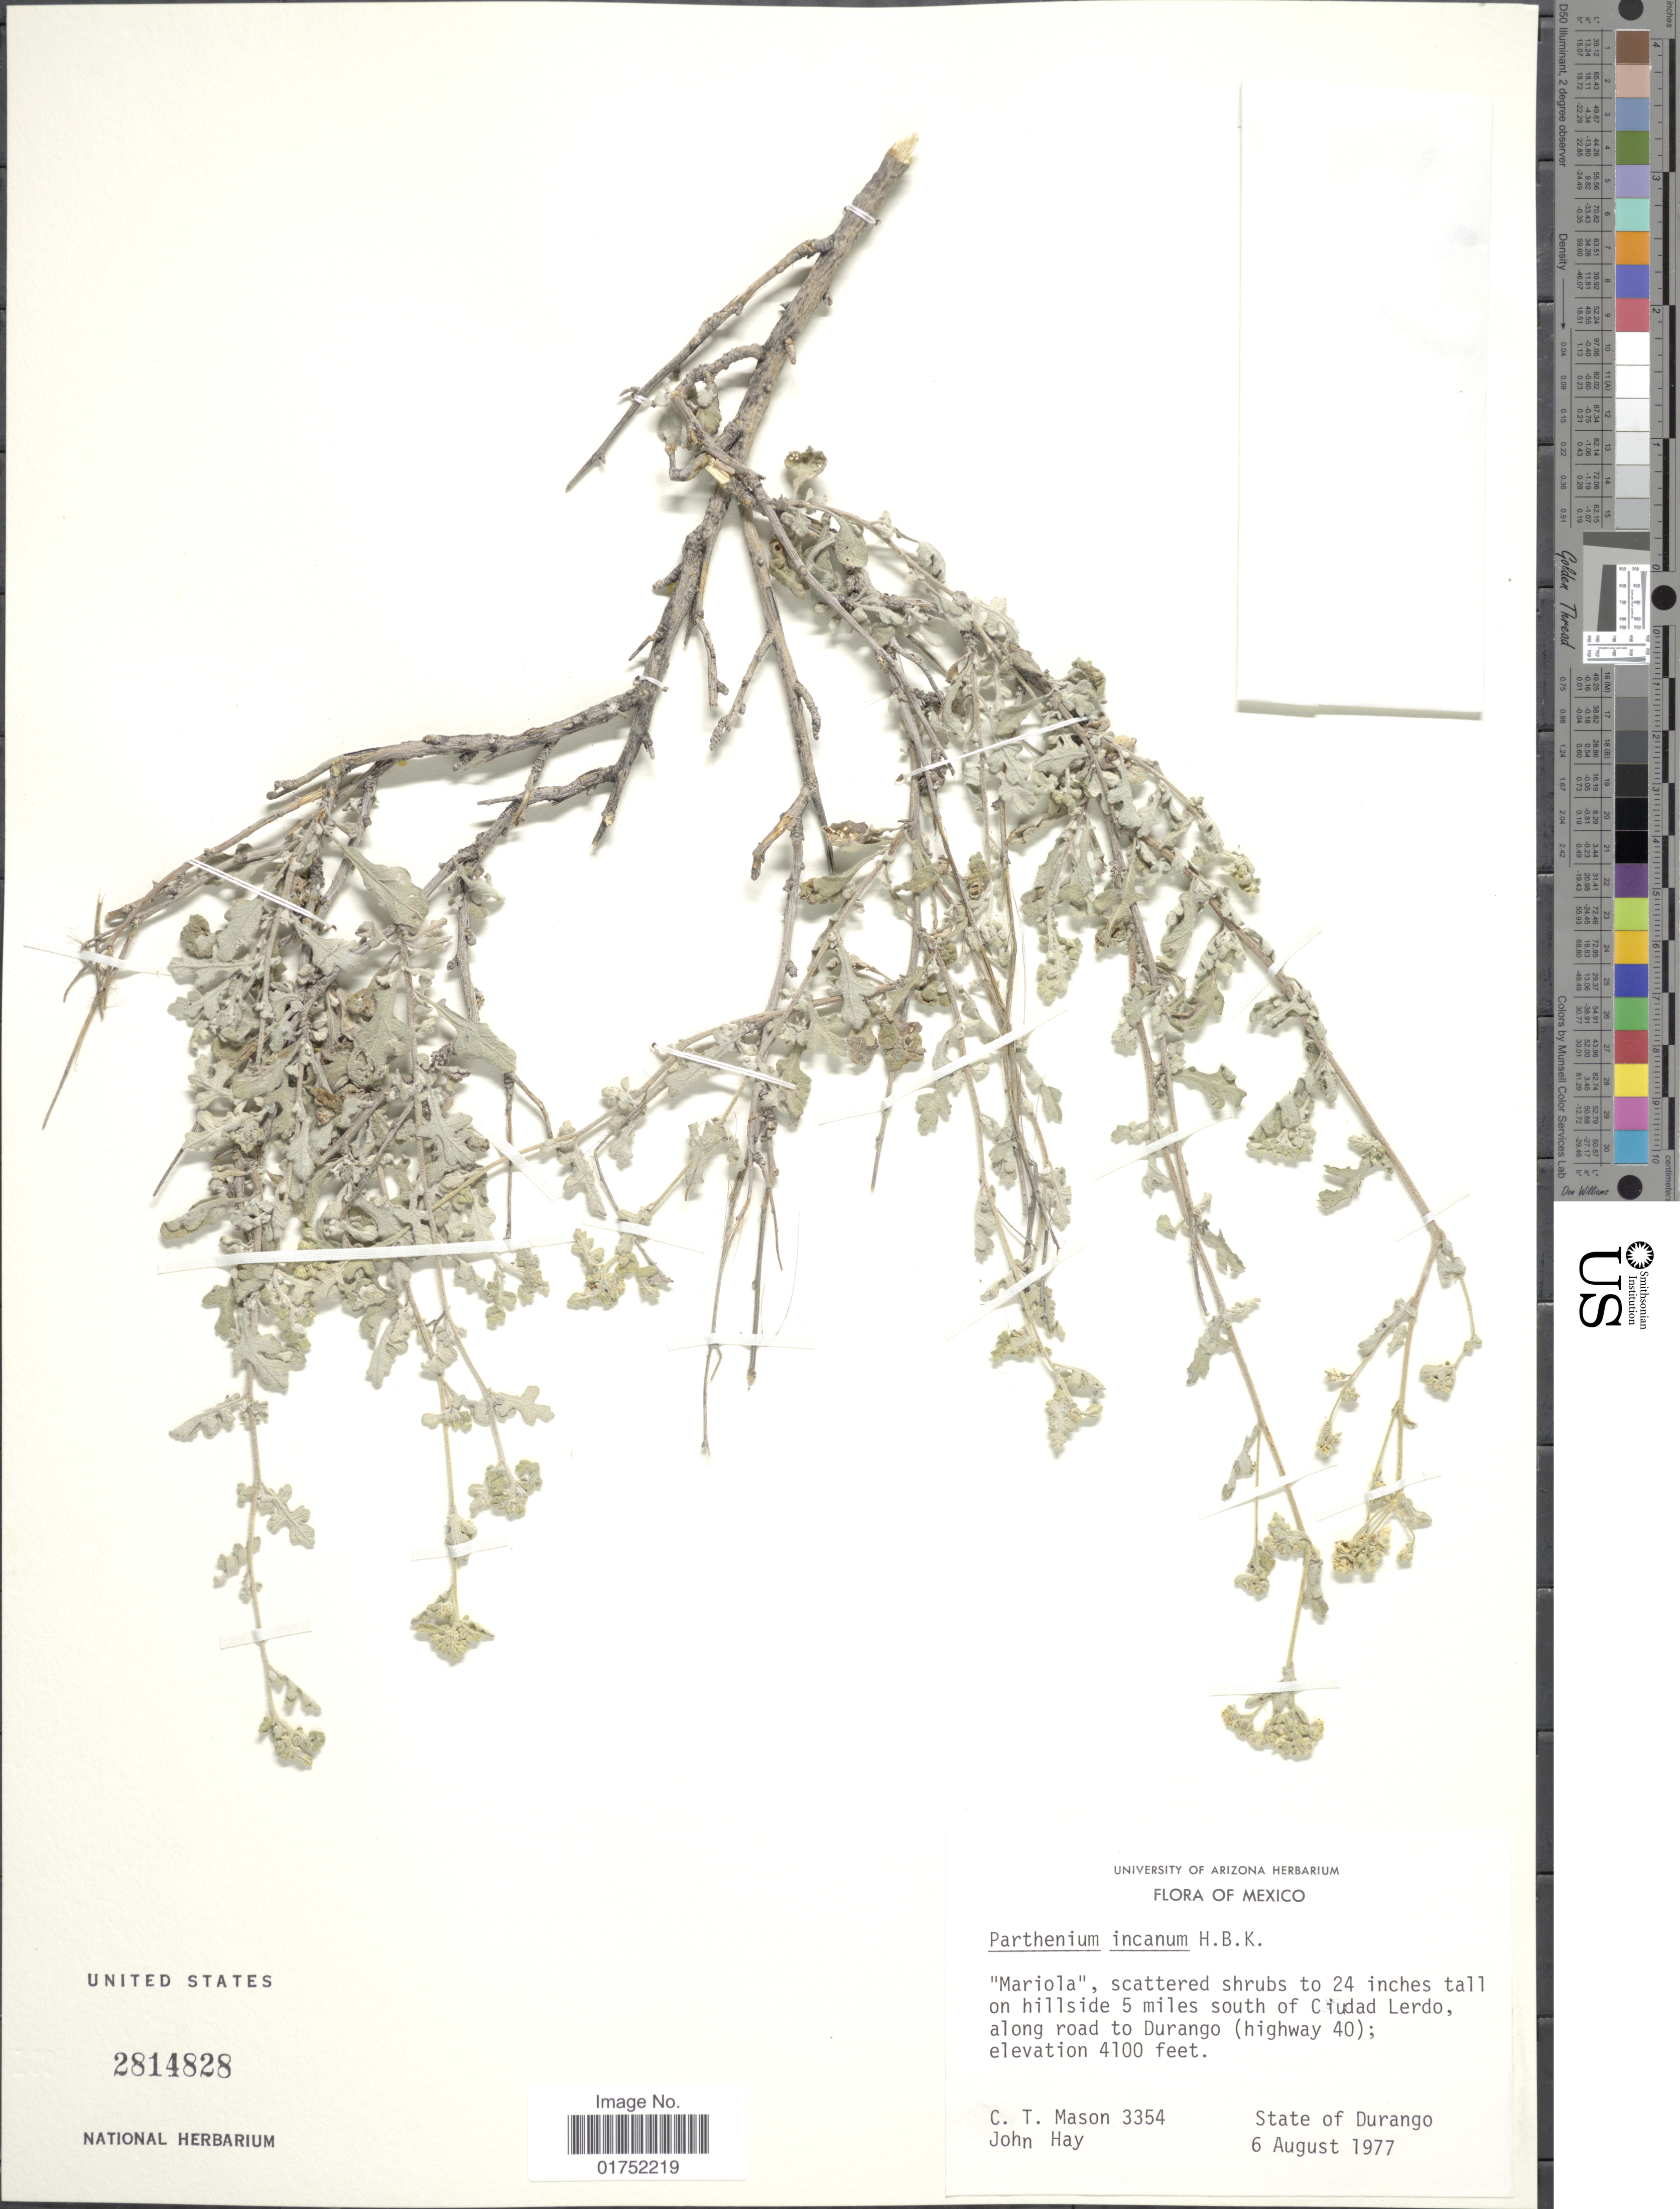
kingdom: Plantae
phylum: Tracheophyta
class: Magnoliopsida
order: Asterales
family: Asteraceae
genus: Parthenium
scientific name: Parthenium incanum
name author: Kunth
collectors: C. T. Mason & J. Hay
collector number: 3354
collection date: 1977-08-06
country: Mexico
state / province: Durango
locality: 5 milessouth of Ciudad Lerdo, along road to Durango (highway 40)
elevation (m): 1250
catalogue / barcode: US 2814828